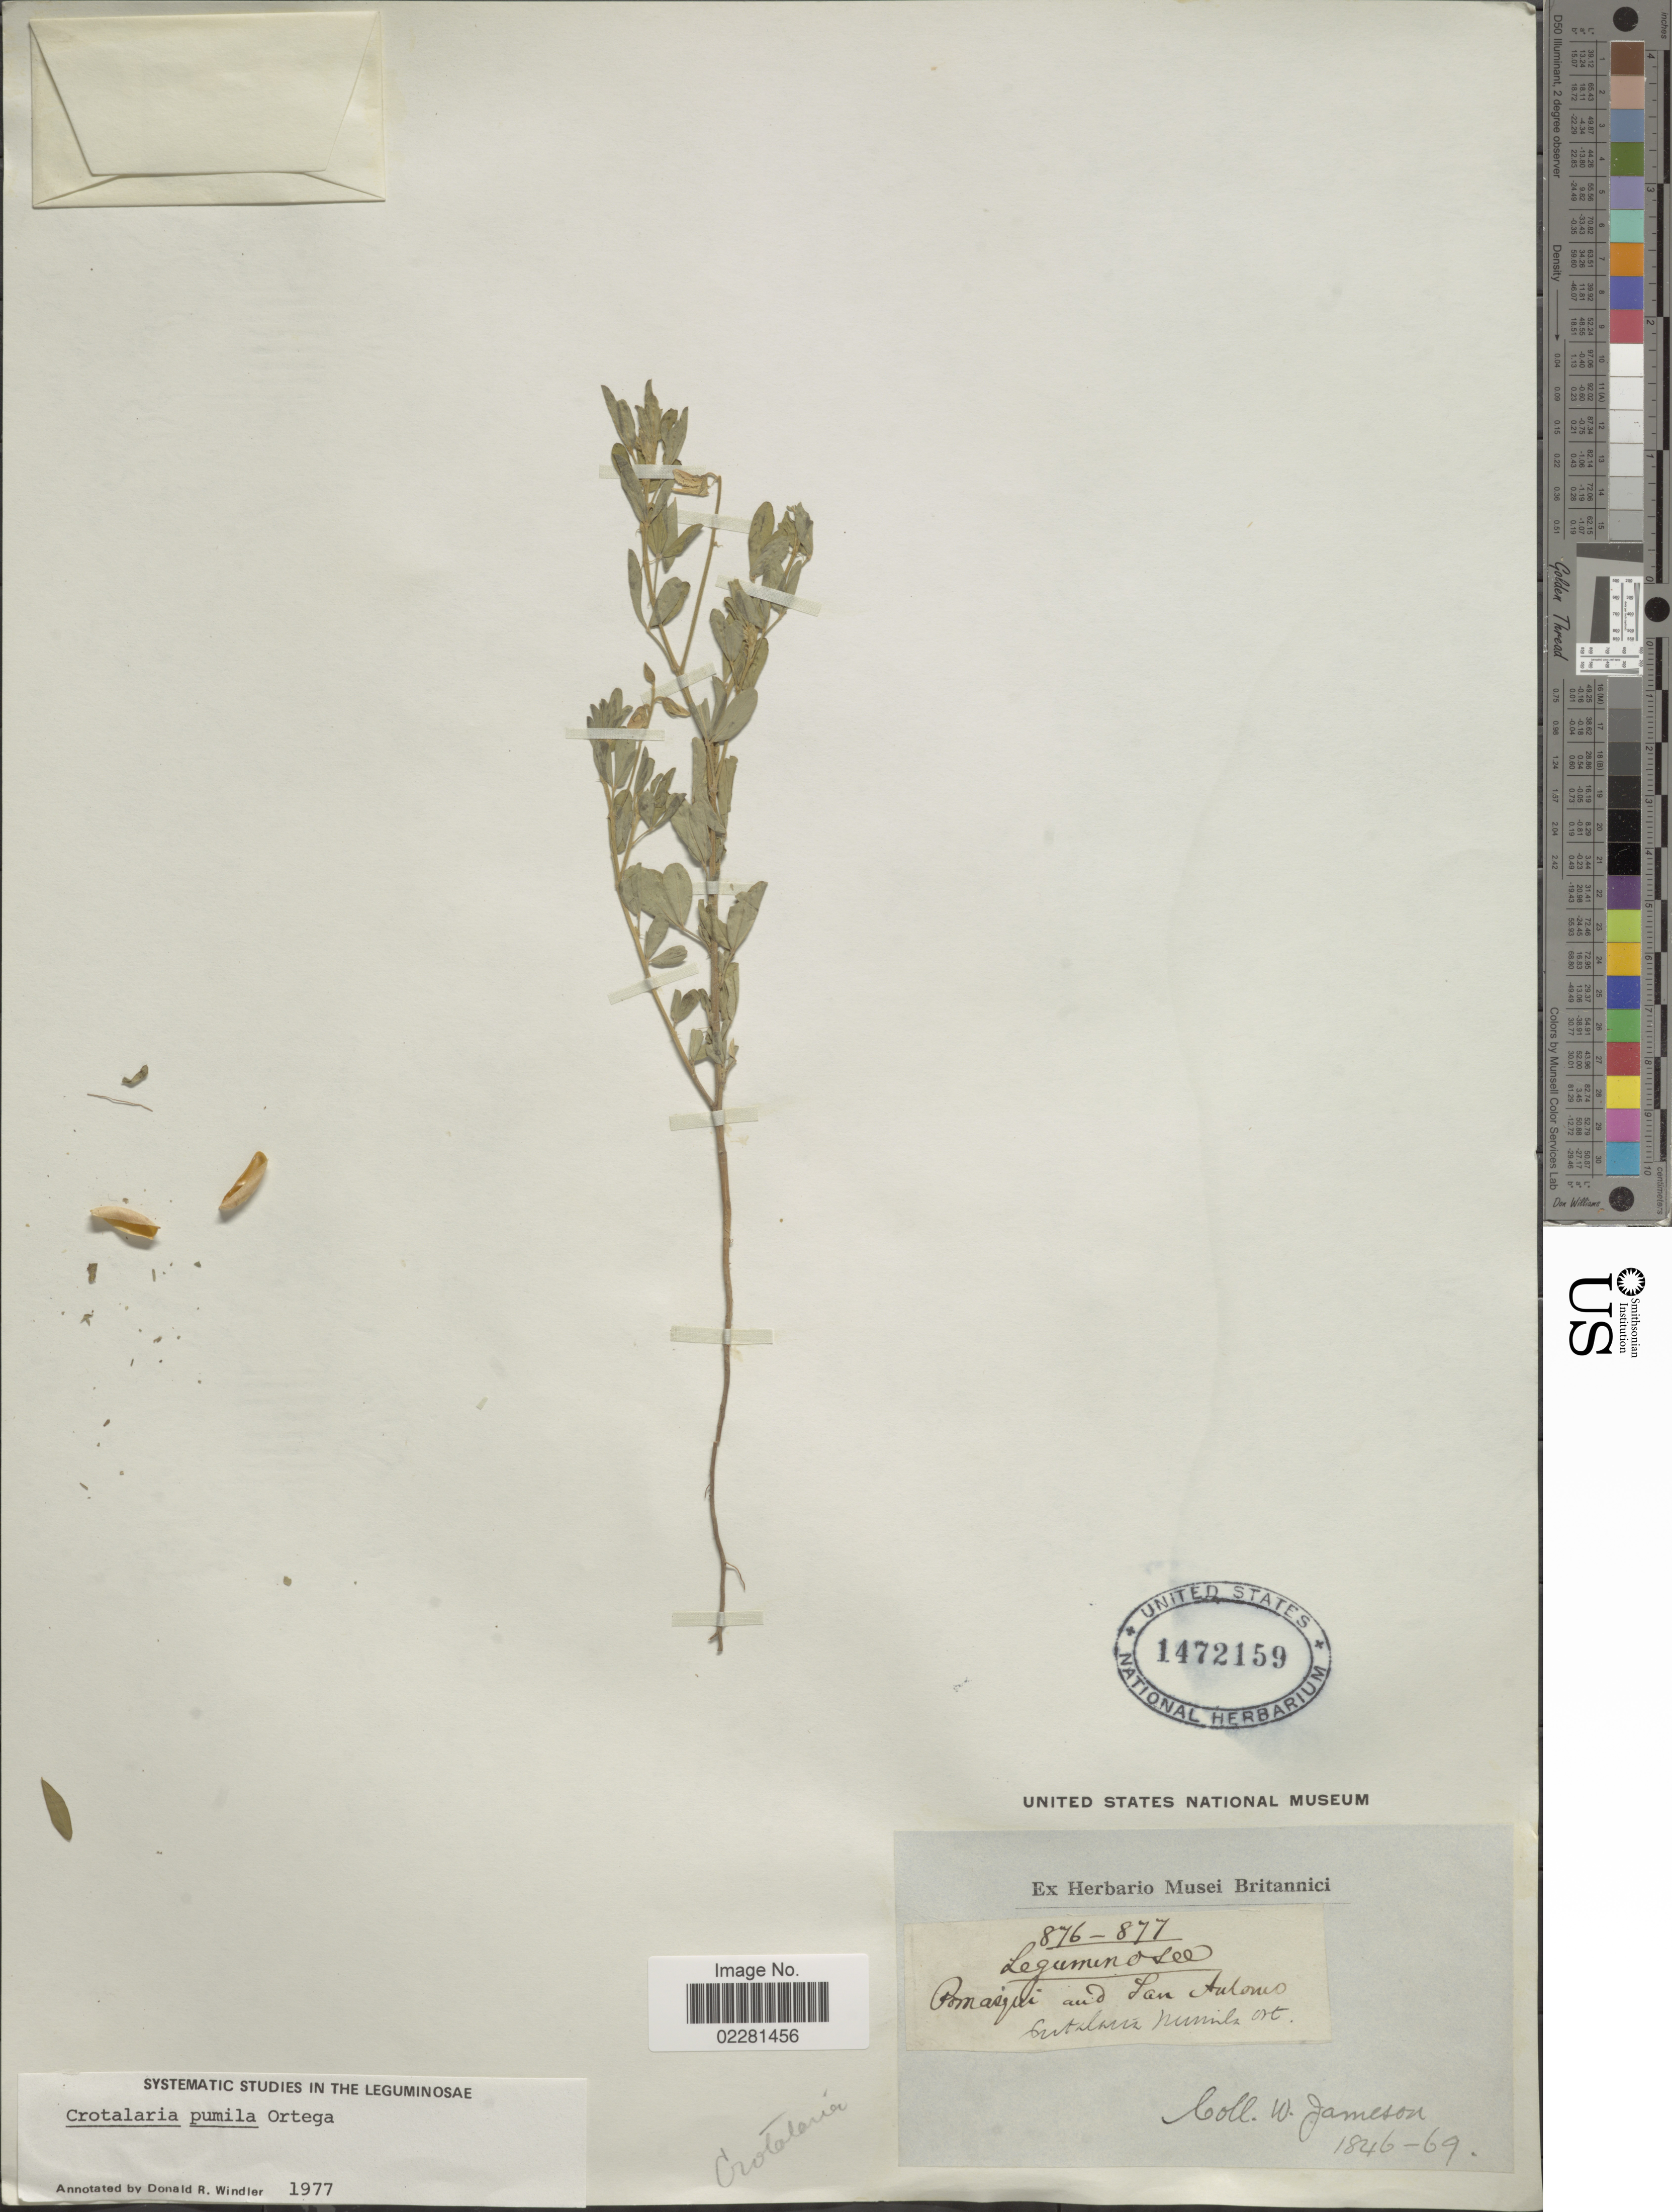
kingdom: Plantae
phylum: Tracheophyta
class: Magnoliopsida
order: Fabales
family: Fabaceae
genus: Crotalaria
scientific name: Crotalaria pumila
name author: Ortega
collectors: W. Jameson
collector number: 876-877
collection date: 1846/1869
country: Ecuador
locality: Pomasqui and San Antonio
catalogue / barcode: US 1472159